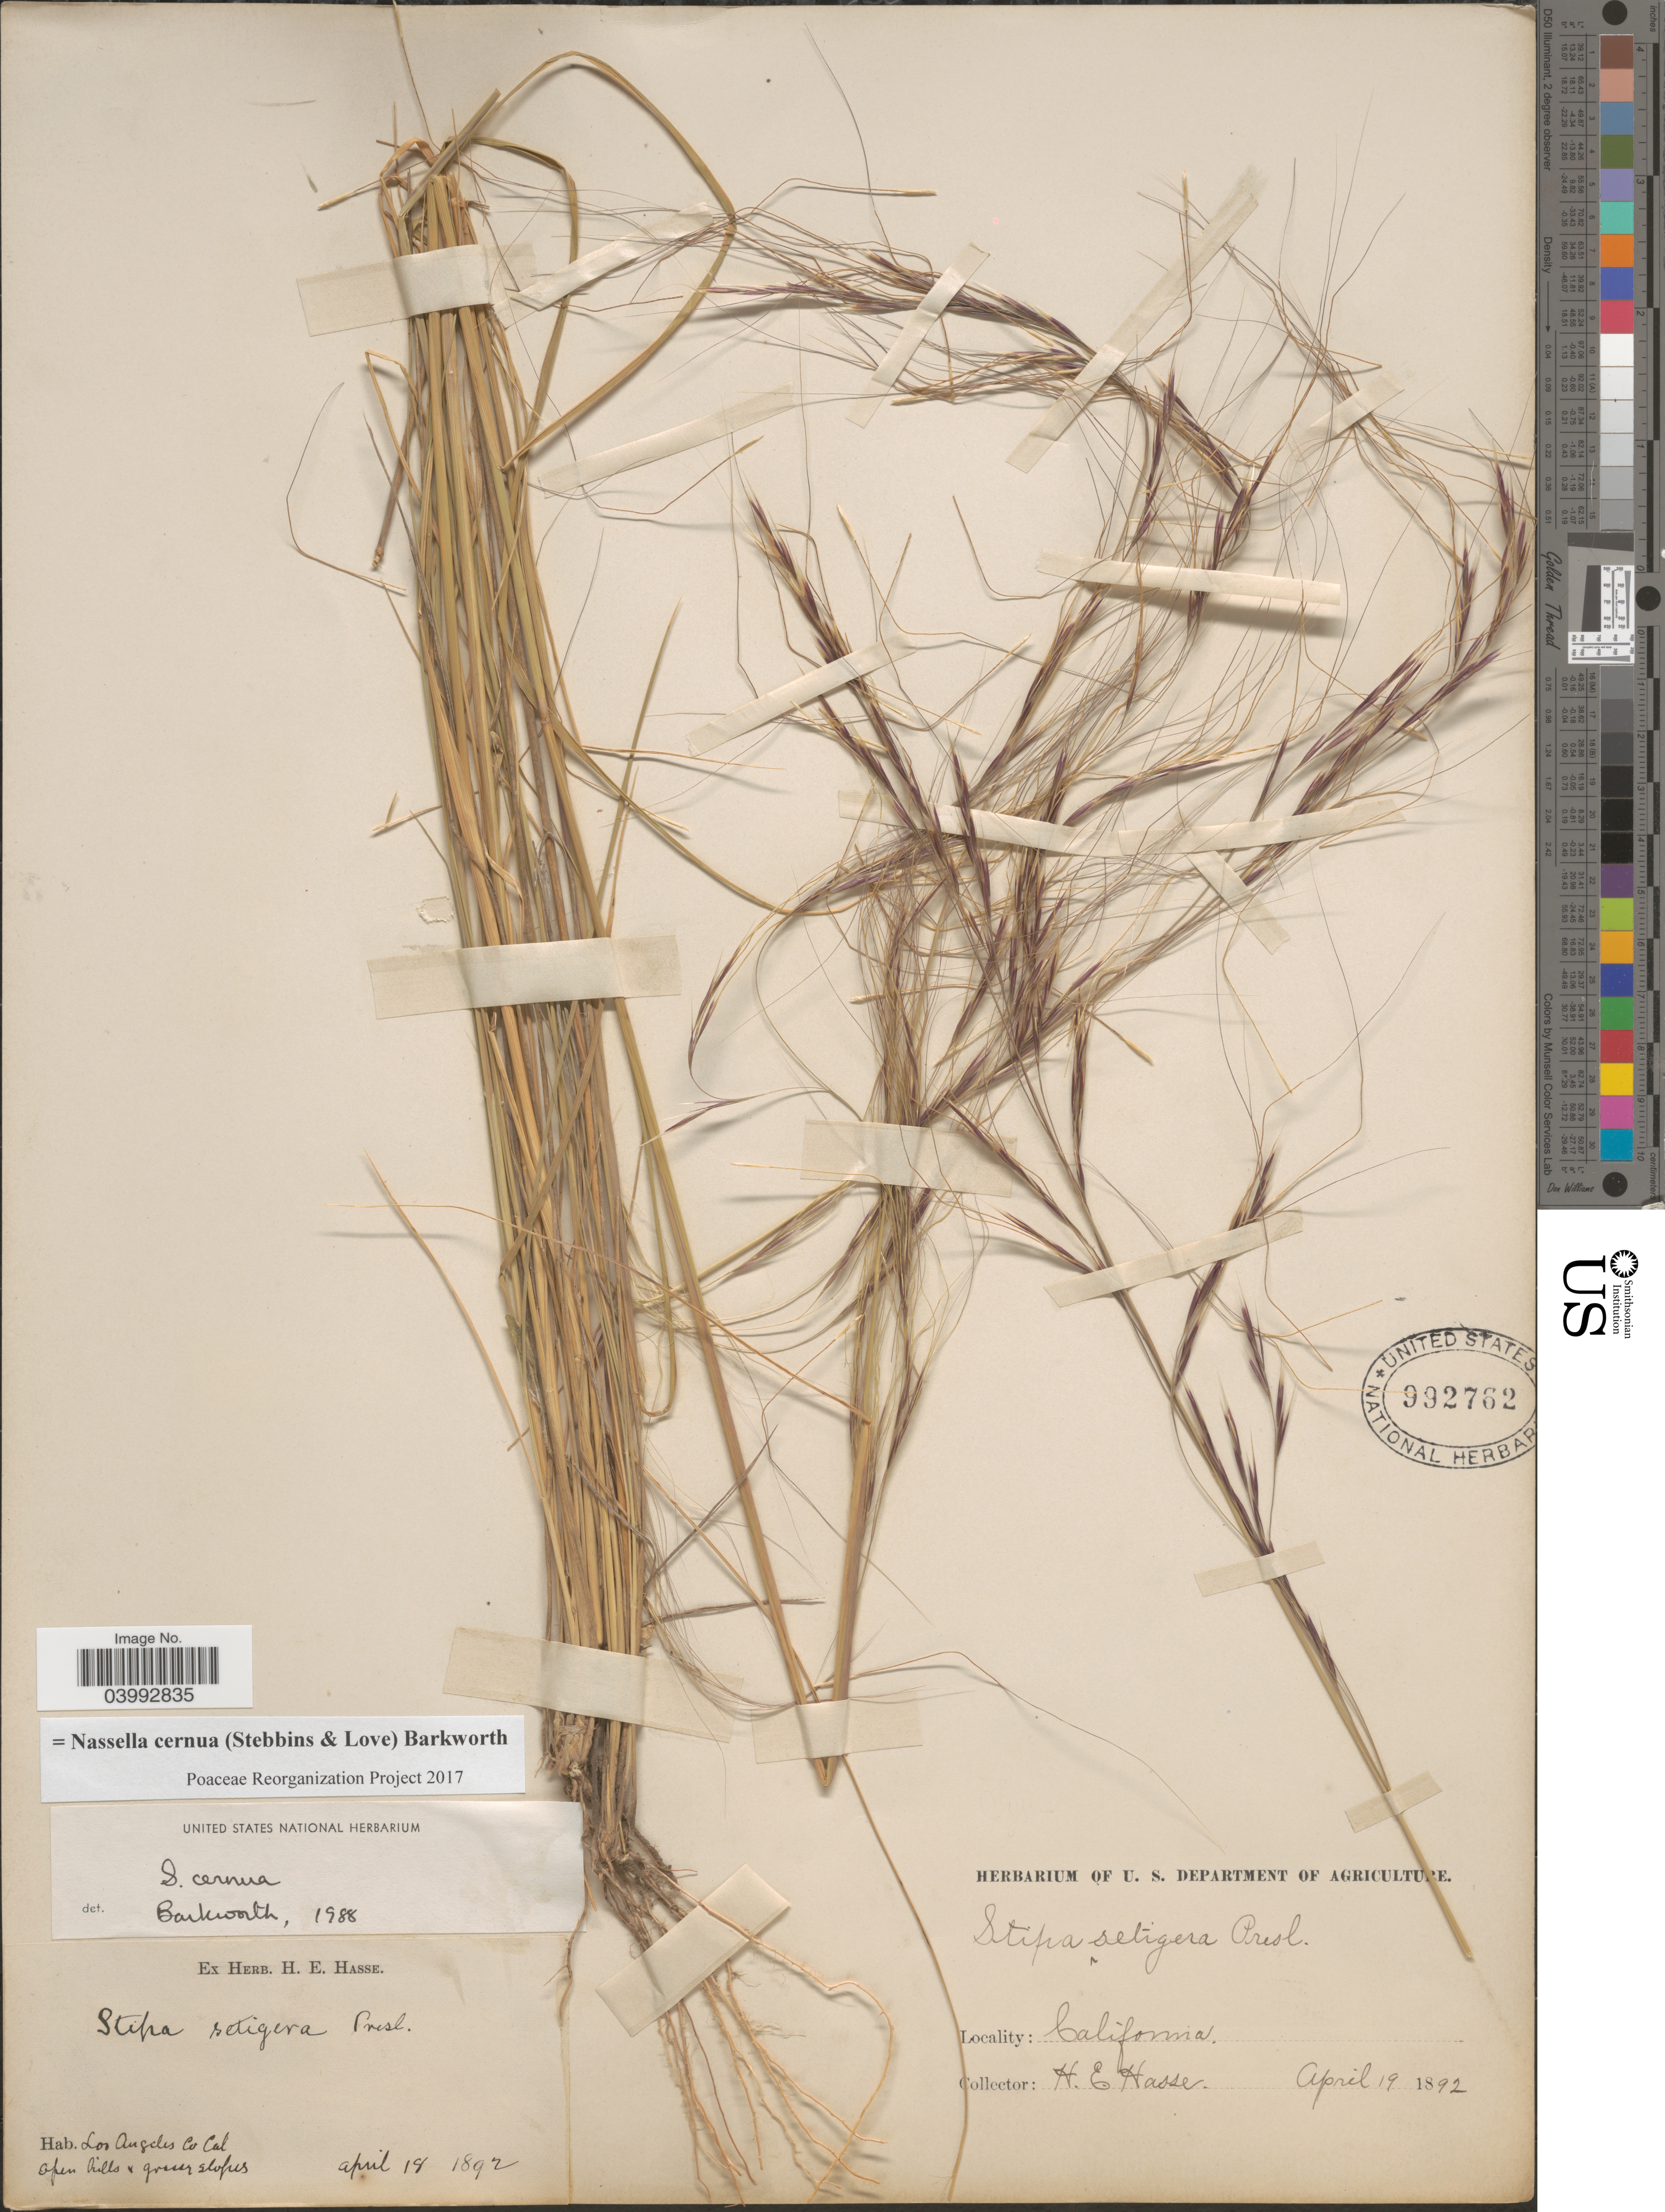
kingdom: Plantae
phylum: Tracheophyta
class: Liliopsida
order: Poales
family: Poaceae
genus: Nassella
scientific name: Nassella cernua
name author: (Stebbins & Love) Barkworth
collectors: H. E. Hasse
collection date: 1892-04-19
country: United States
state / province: California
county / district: Los Angeles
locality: Los Angeles. Open hills & grasses slopes.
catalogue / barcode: US 992762